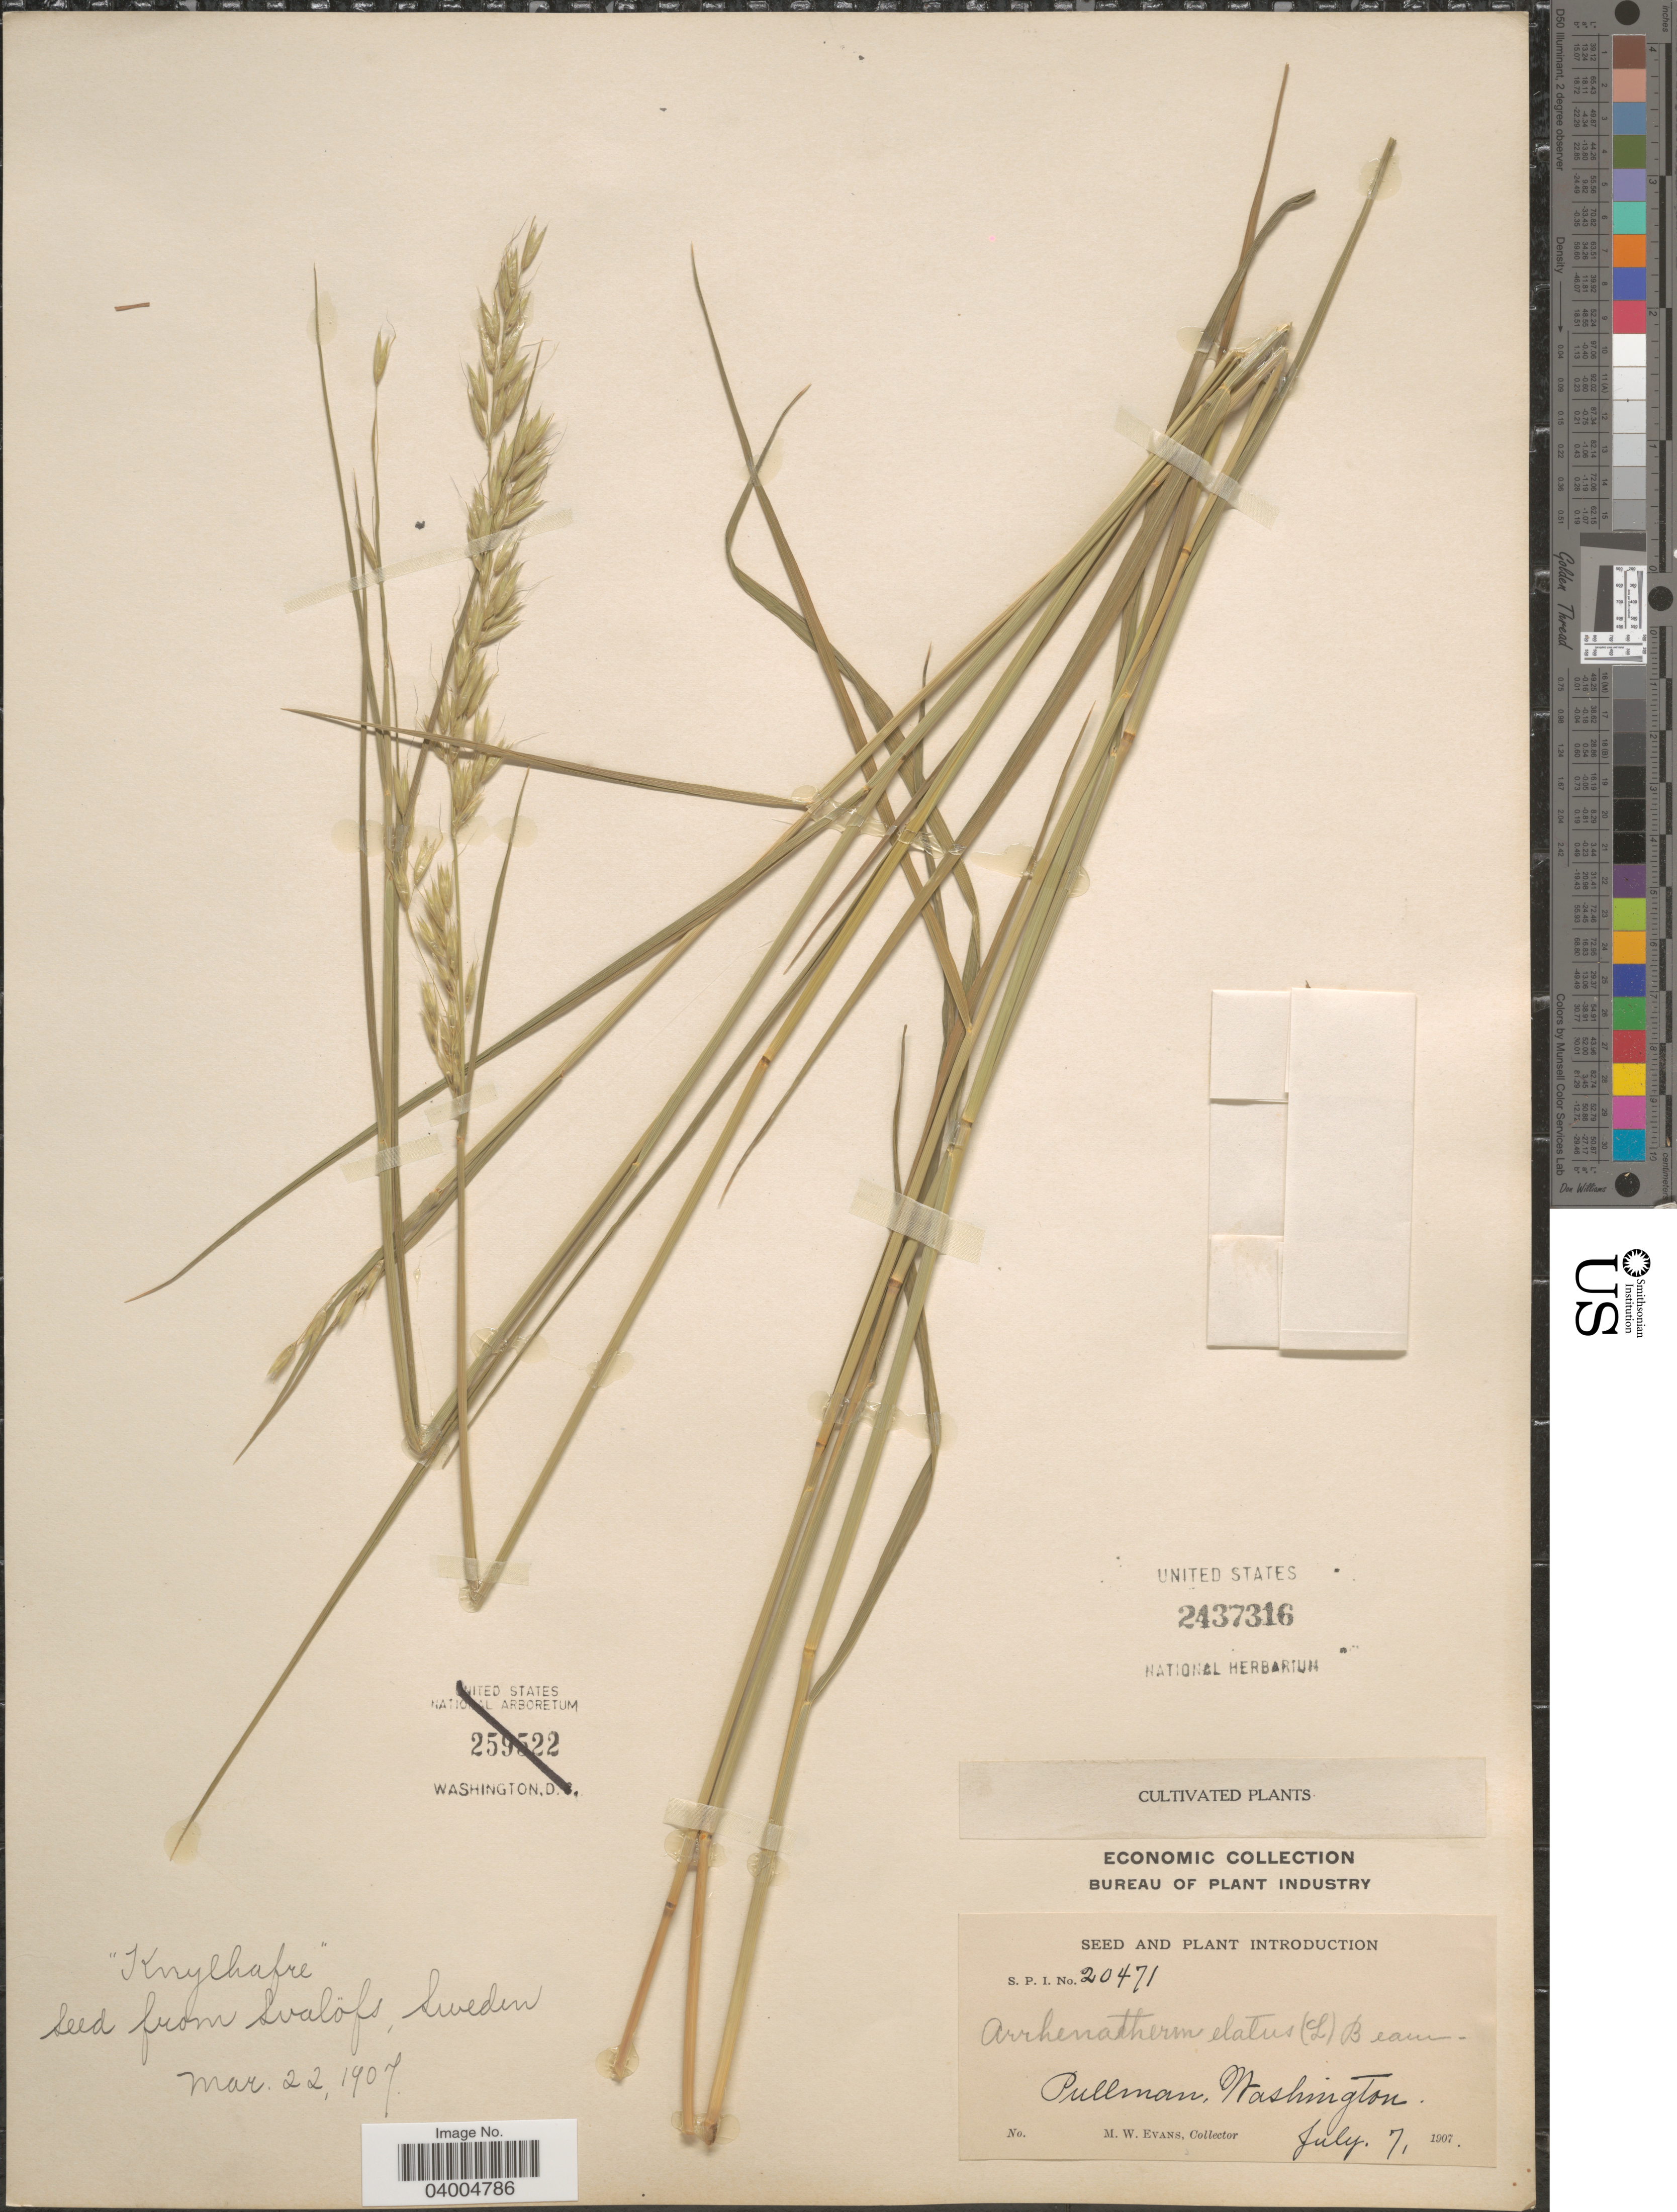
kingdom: Plantae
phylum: Tracheophyta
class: Liliopsida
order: Poales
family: Poaceae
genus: Arrhenatherum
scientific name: Arrhenatherum elatius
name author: (L.) J. Presl & C. Presl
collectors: M. Evans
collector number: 20471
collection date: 1907-07-07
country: United States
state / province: Washington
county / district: Whitman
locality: Pullman.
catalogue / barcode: US 2437316